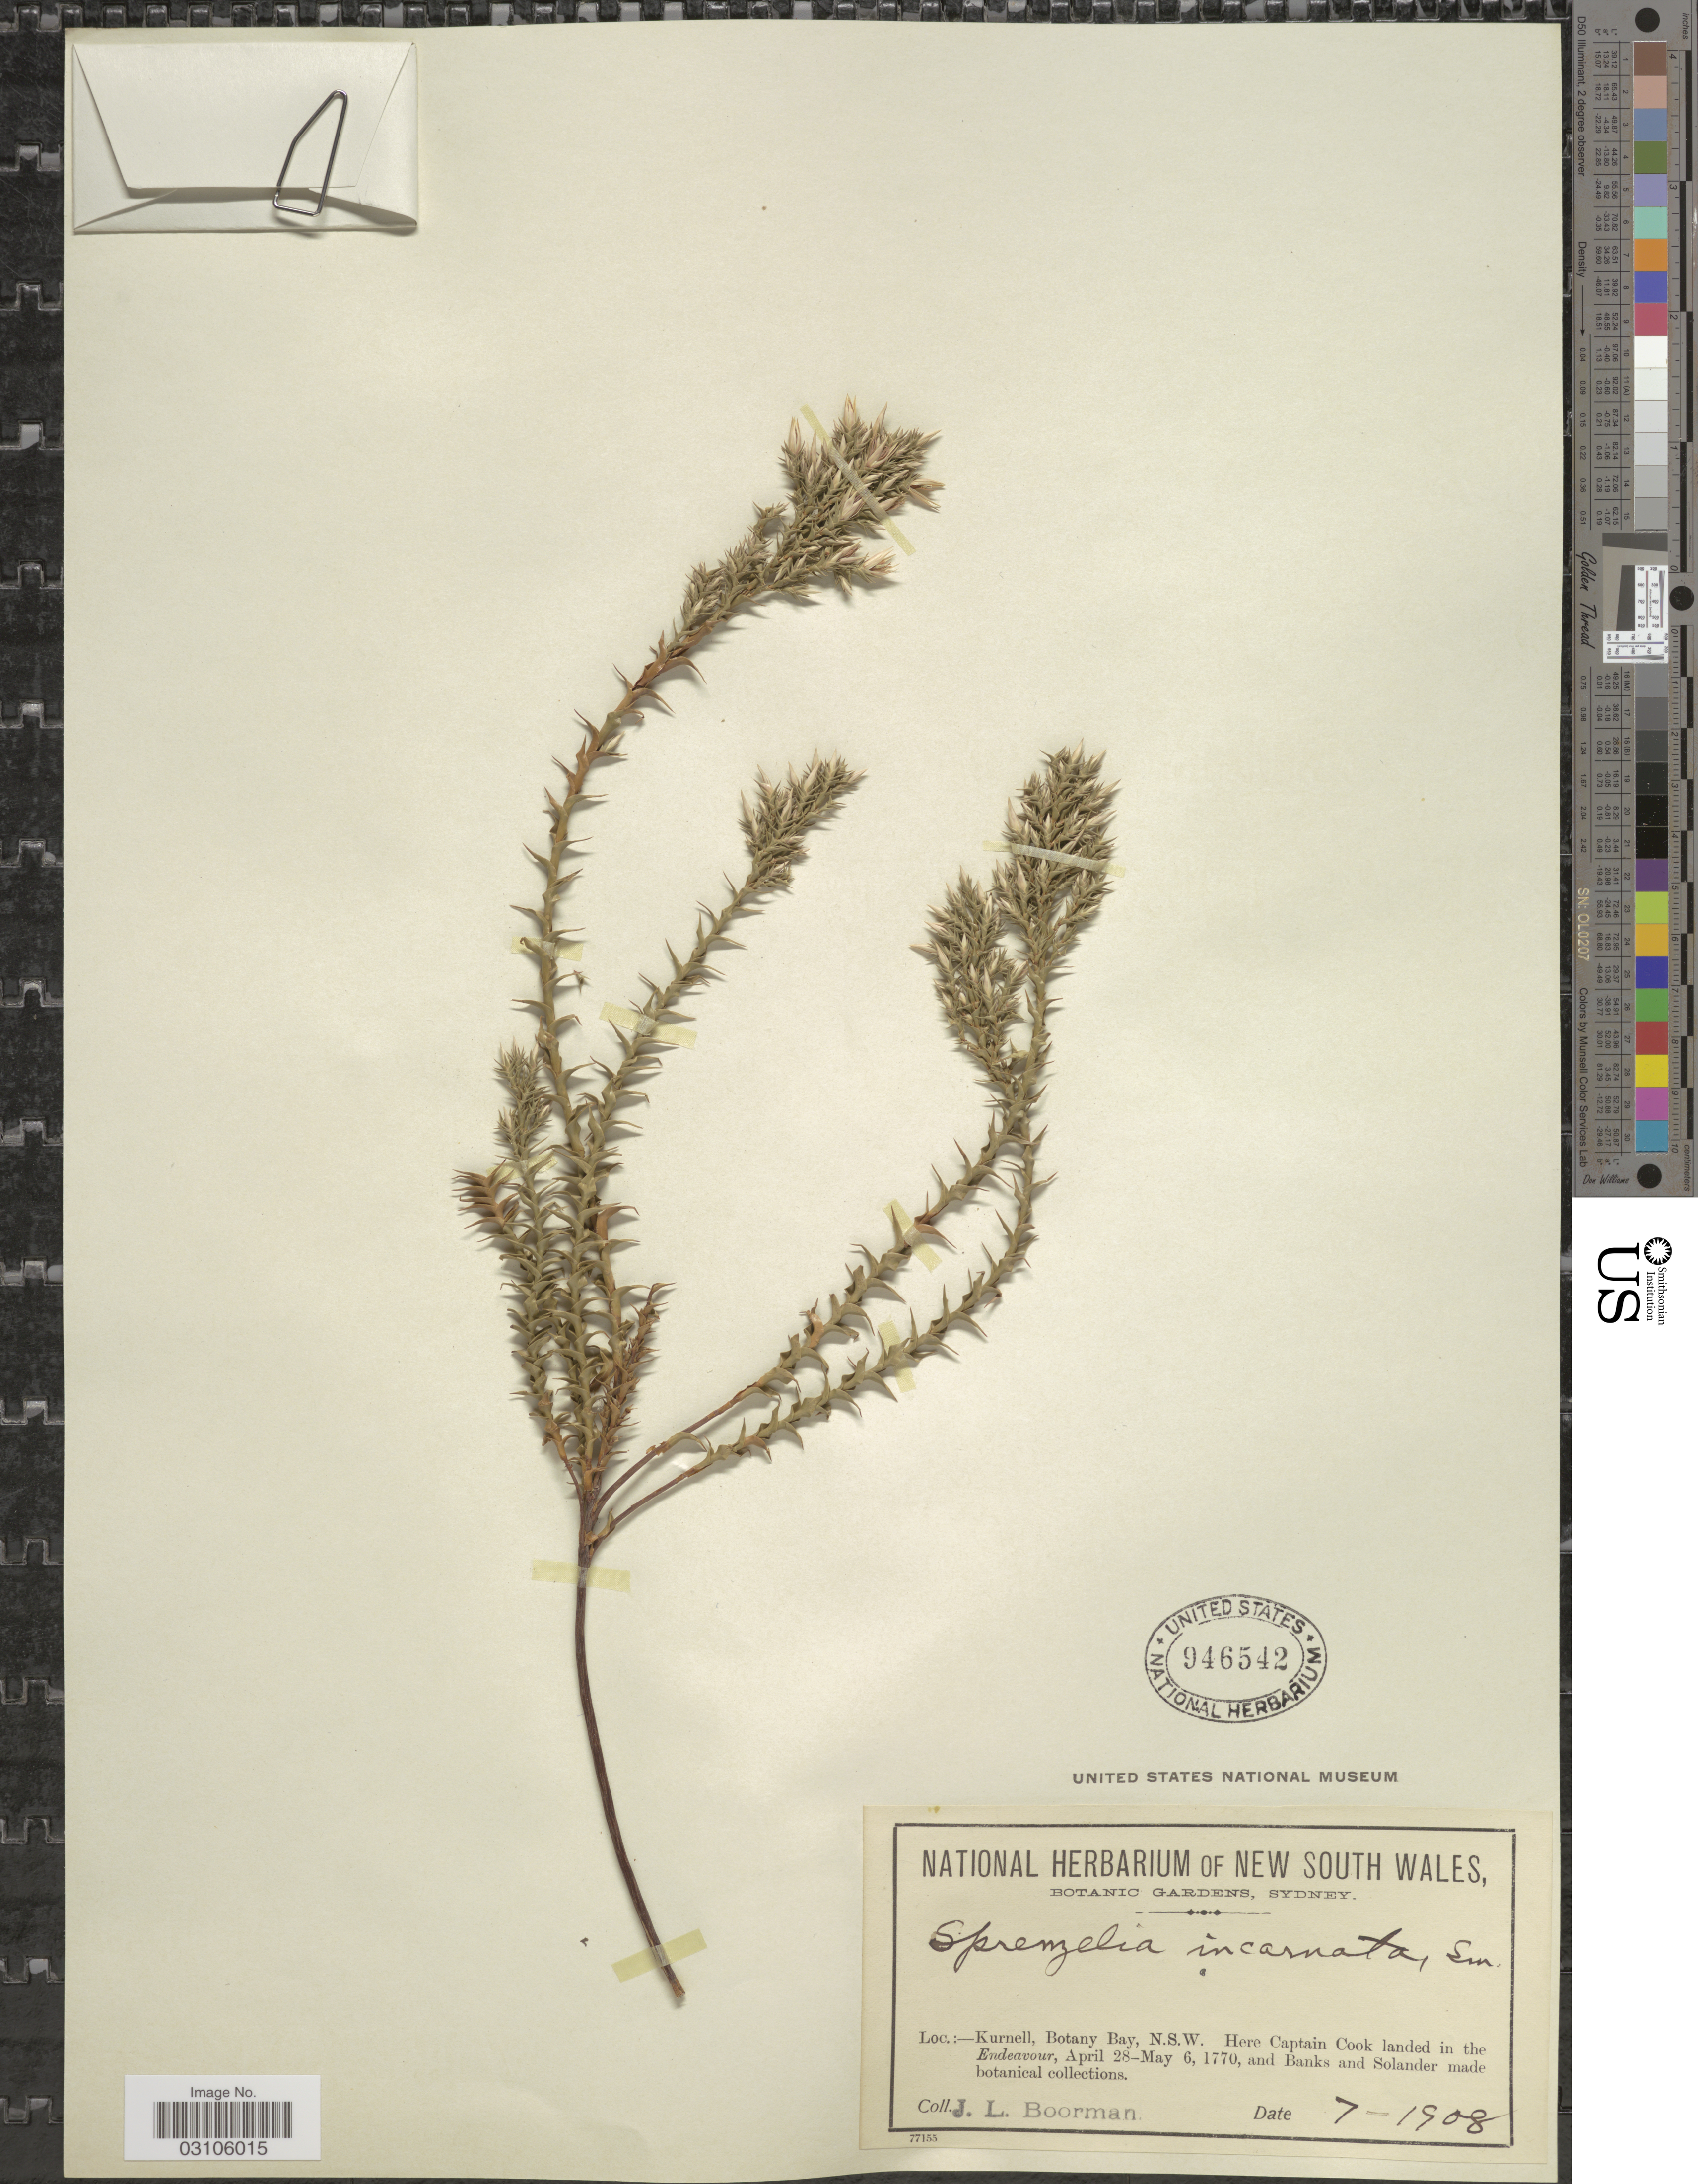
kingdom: Plantae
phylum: Tracheophyta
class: Magnoliopsida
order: Ericales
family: Ericaceae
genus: Sprengelia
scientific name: Sprengelia incarnata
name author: L.S. Sm.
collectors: J. Boorman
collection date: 1908-07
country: Australia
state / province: New South Wales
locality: Kurnell, Botany Bay, N.S.W.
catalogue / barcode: US 946542